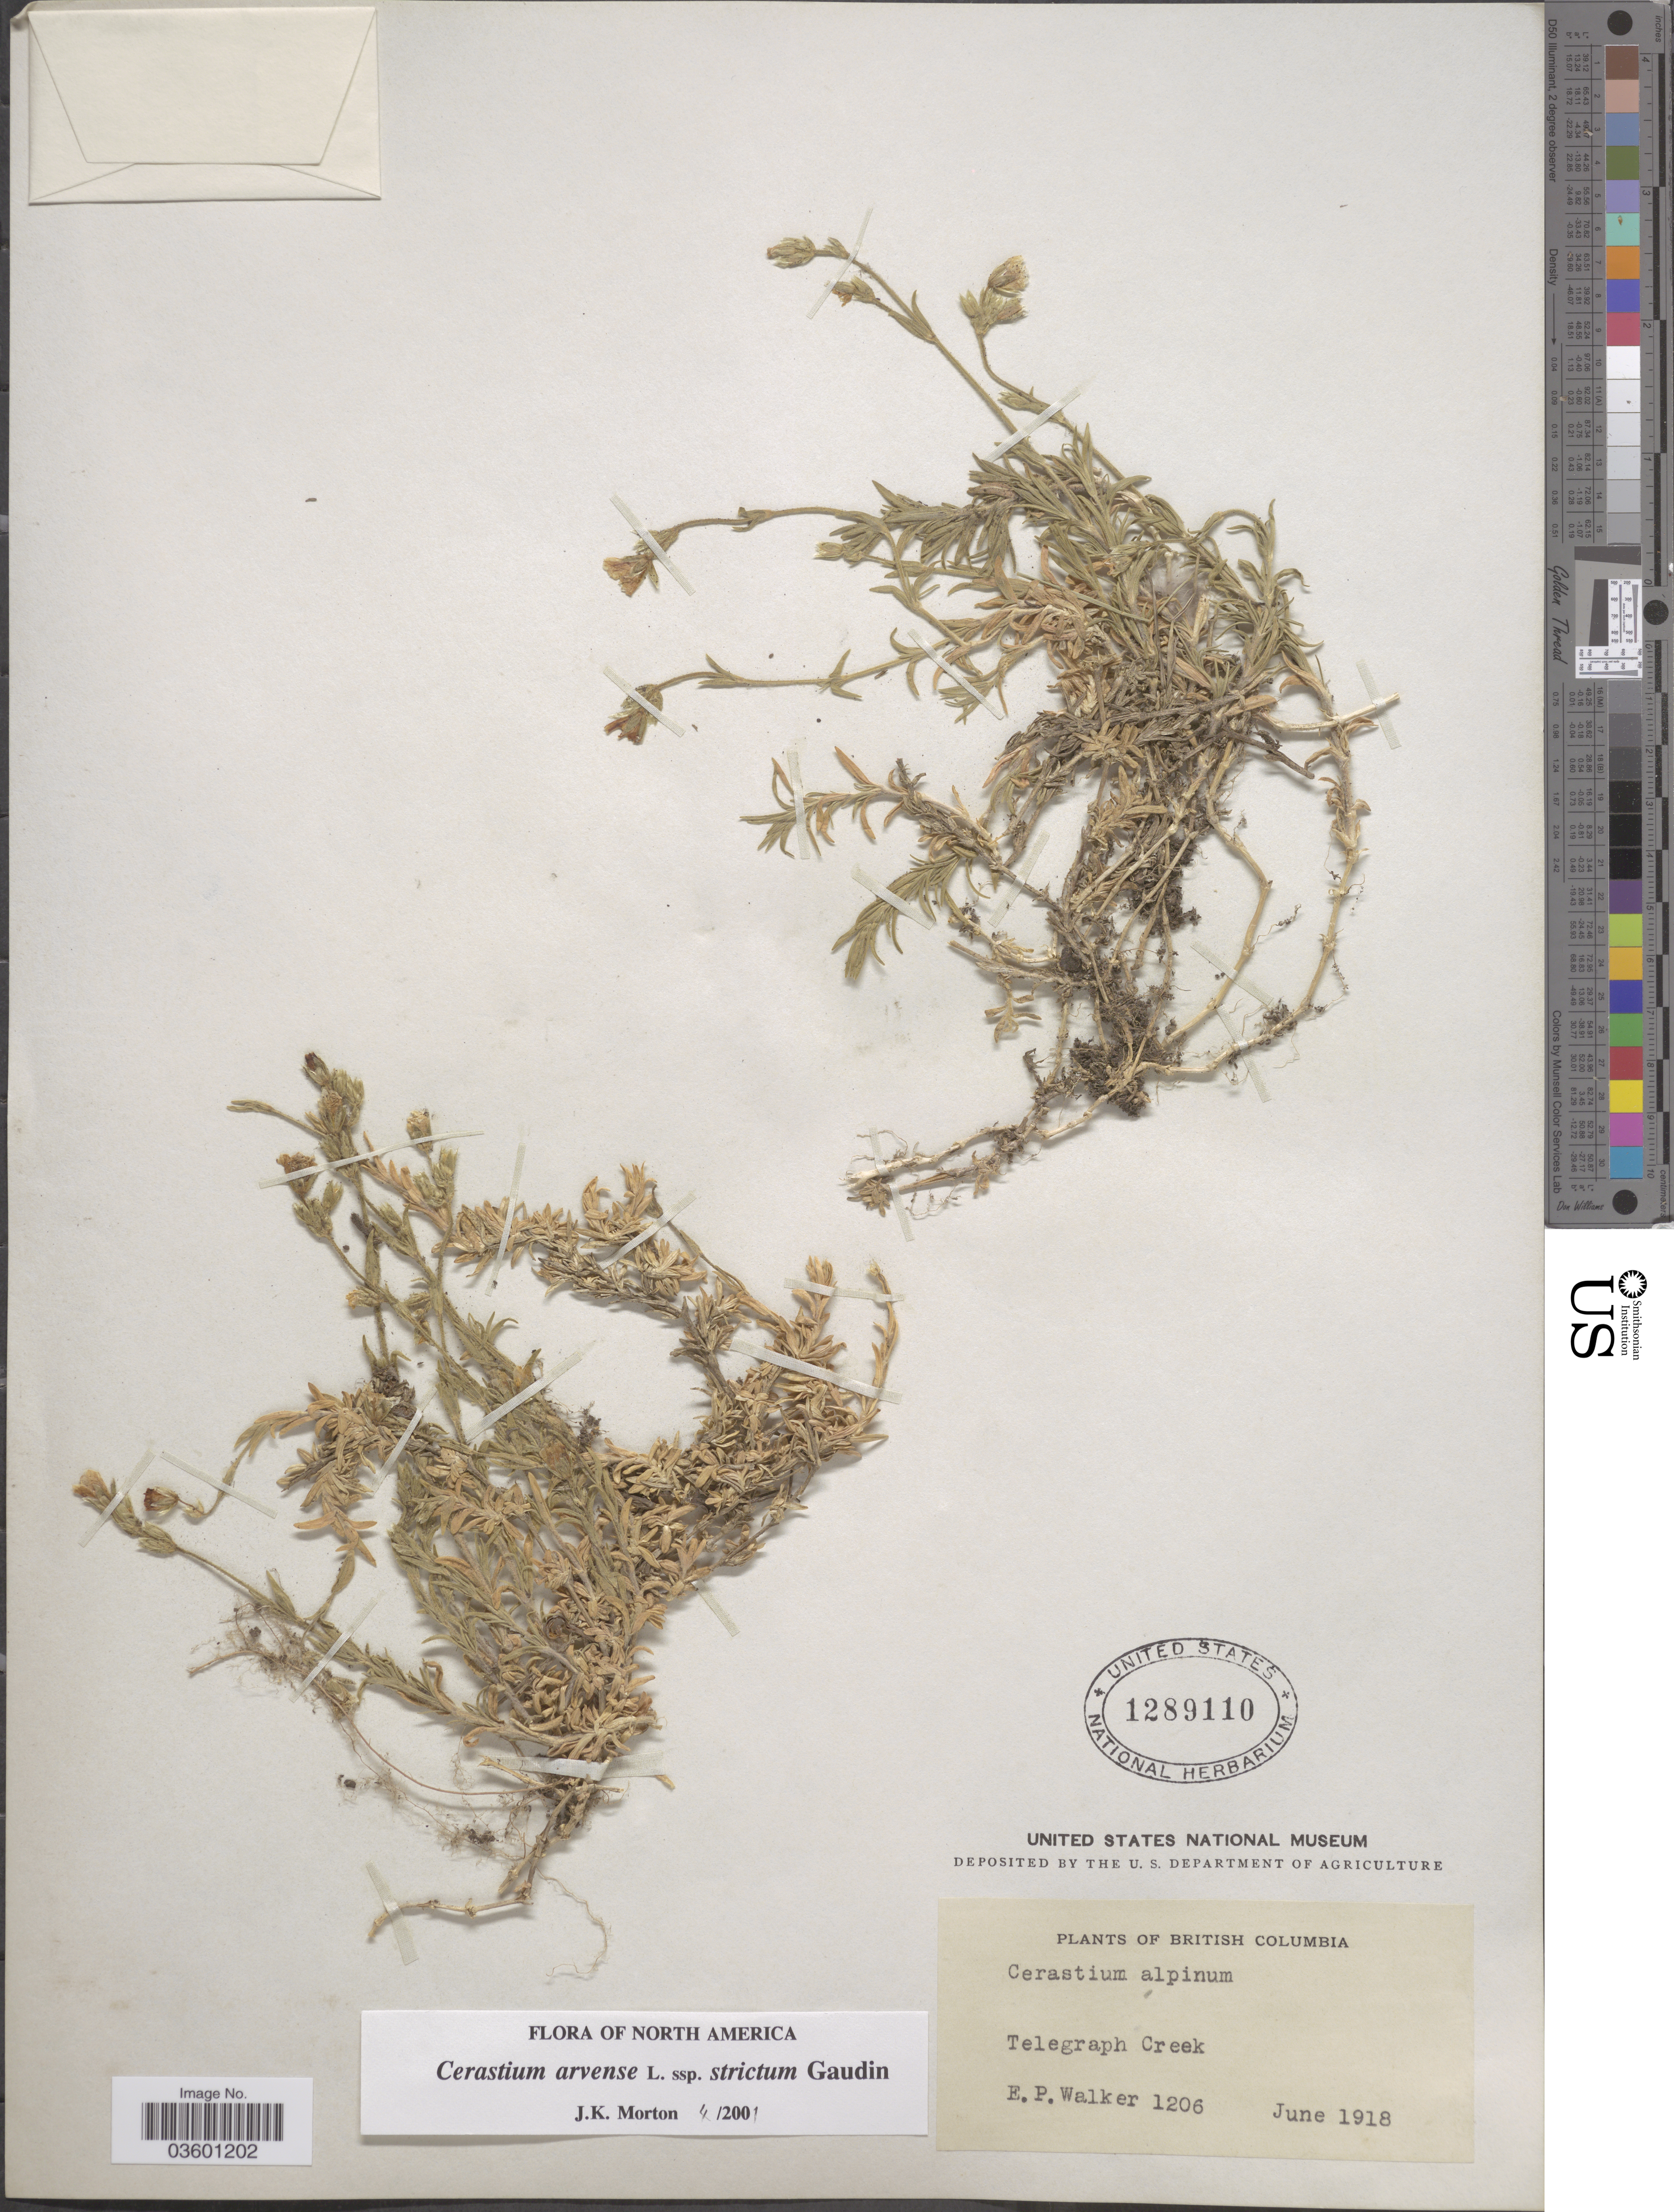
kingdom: Plantae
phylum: Tracheophyta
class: Magnoliopsida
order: Caryophyllales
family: Caryophyllaceae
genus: Cerastium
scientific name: Cerastium arvense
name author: L.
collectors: E. Walker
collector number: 1206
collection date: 1918-06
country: Canada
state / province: British Columbia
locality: Telegraph Creek.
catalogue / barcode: US 1289110